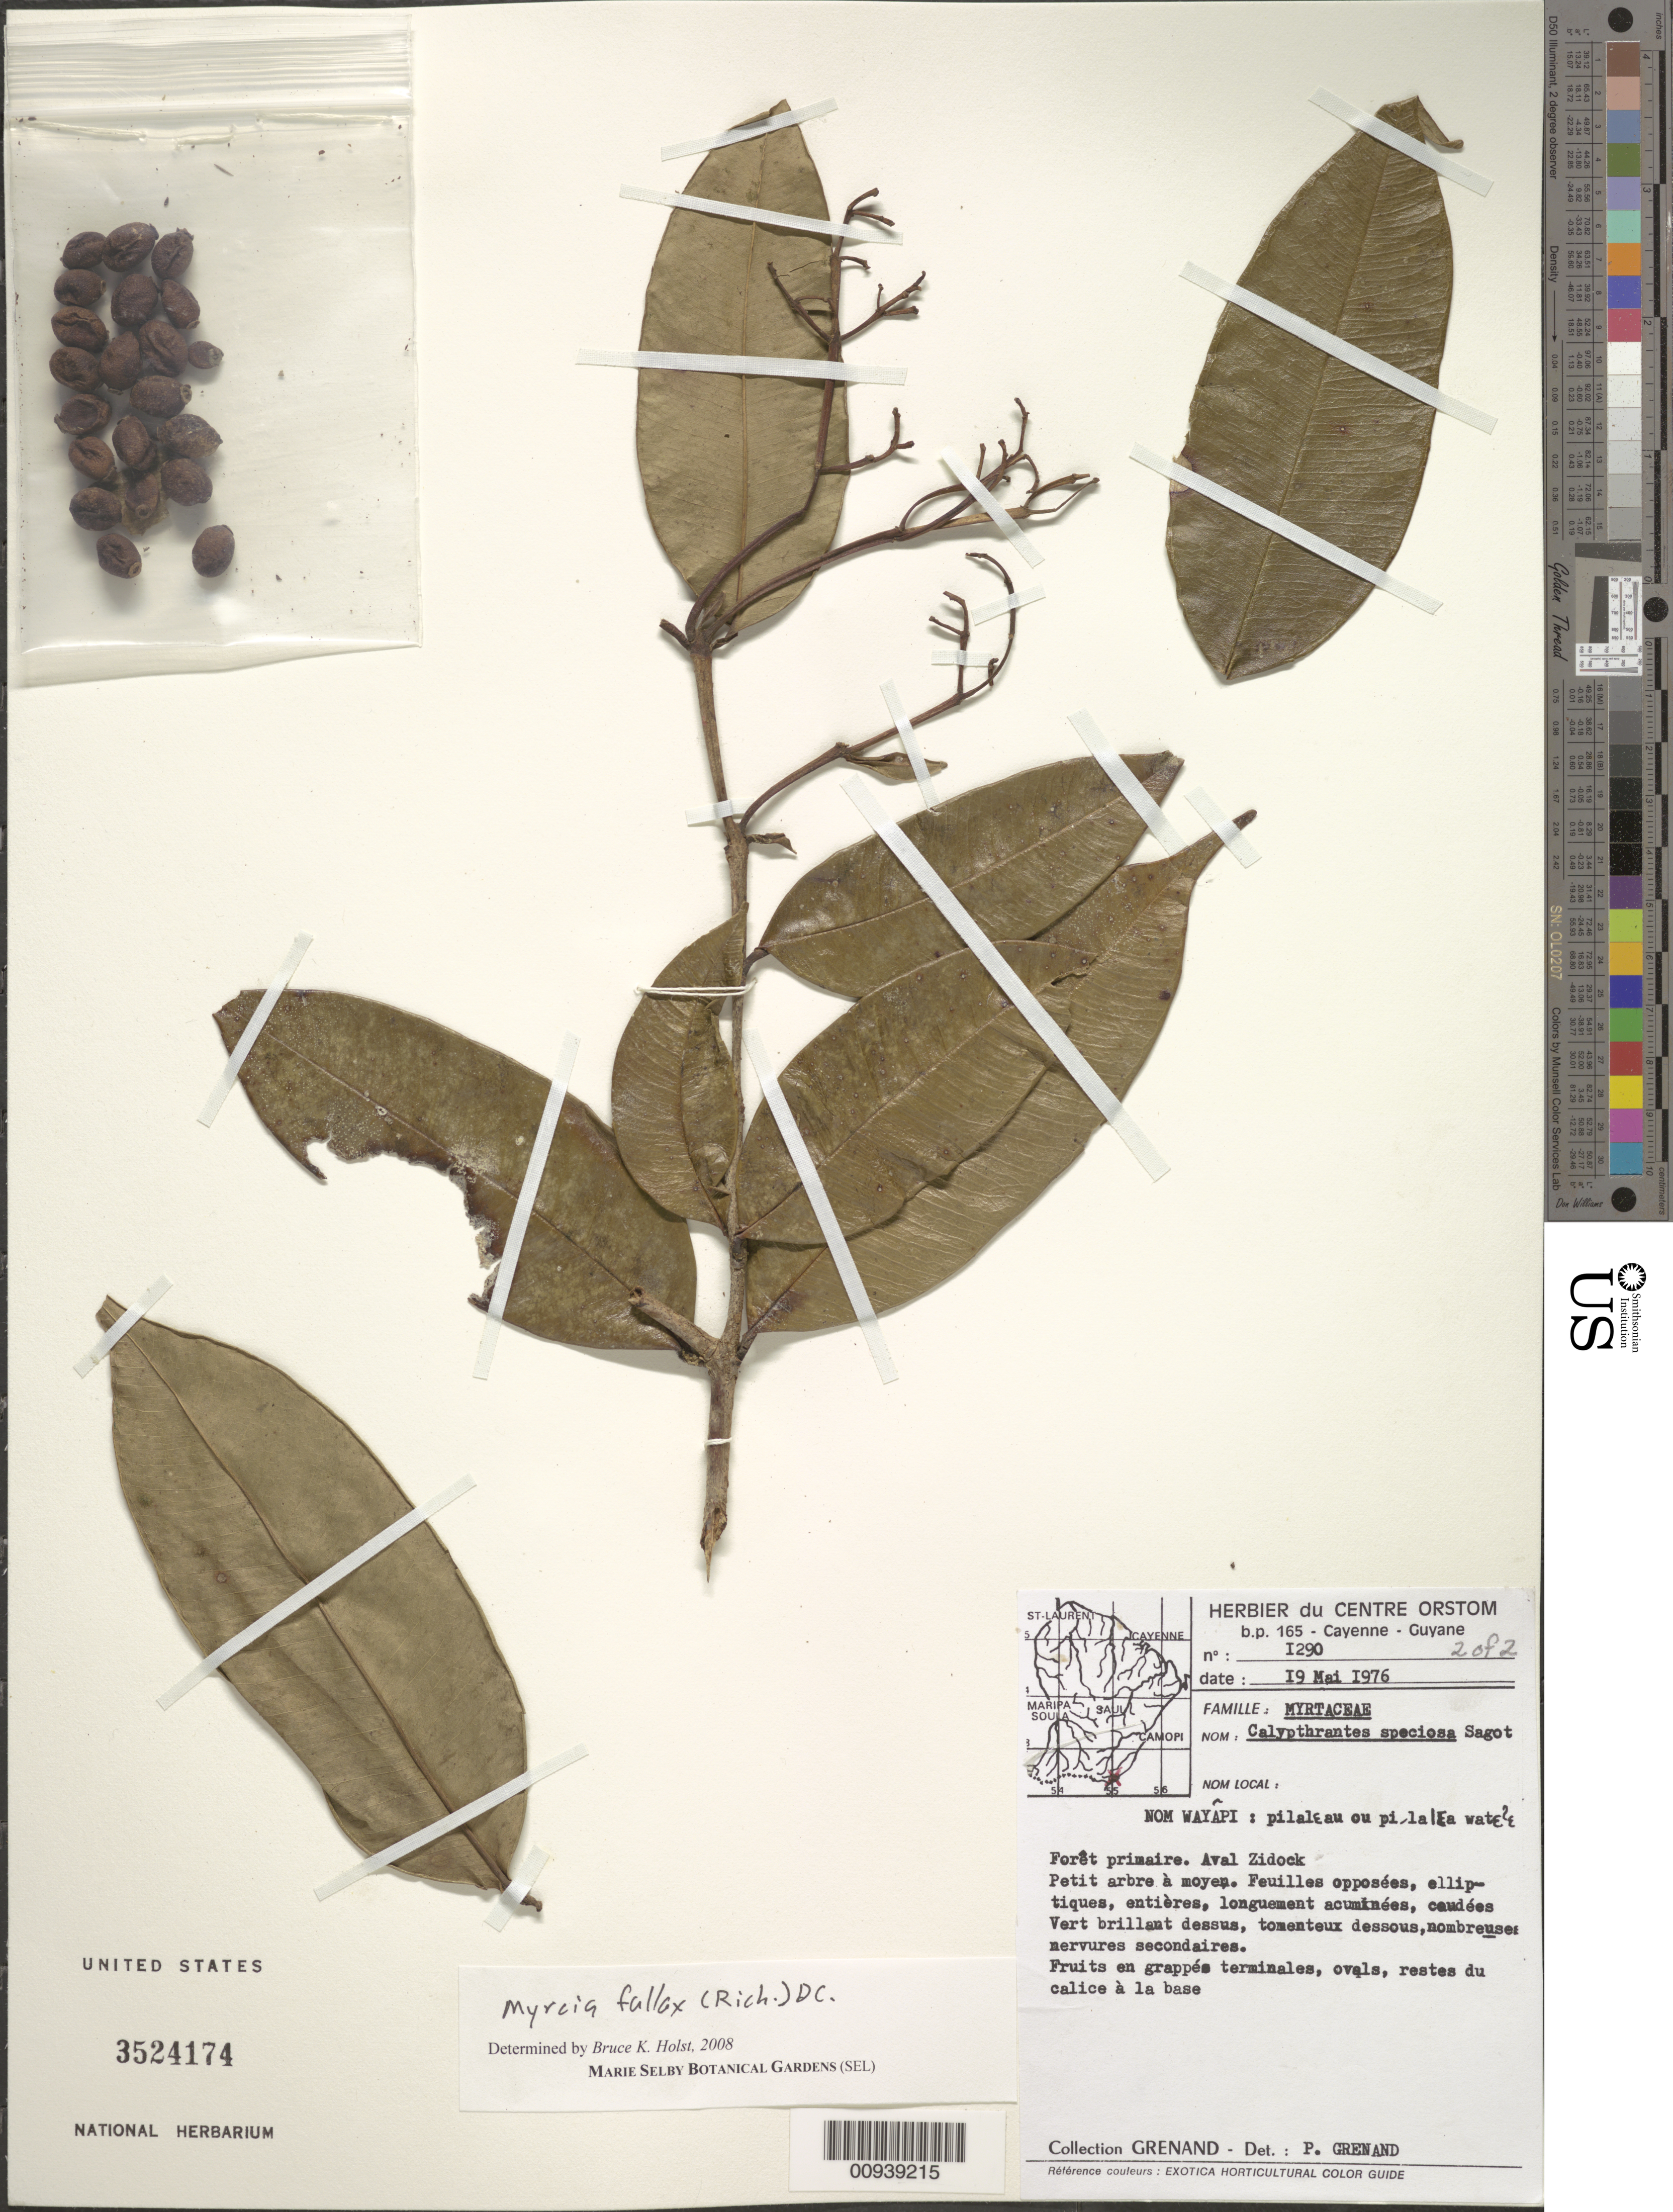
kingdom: Plantae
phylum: Tracheophyta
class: Magnoliopsida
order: Myrtales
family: Myrtaceae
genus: Myrcia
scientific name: Myrcia fallax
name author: (Rich.) DC.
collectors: -. Grenand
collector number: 1290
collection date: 1976-05-19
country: French Guiana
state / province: Cayenne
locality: Aval Zidock.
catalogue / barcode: US 3524174